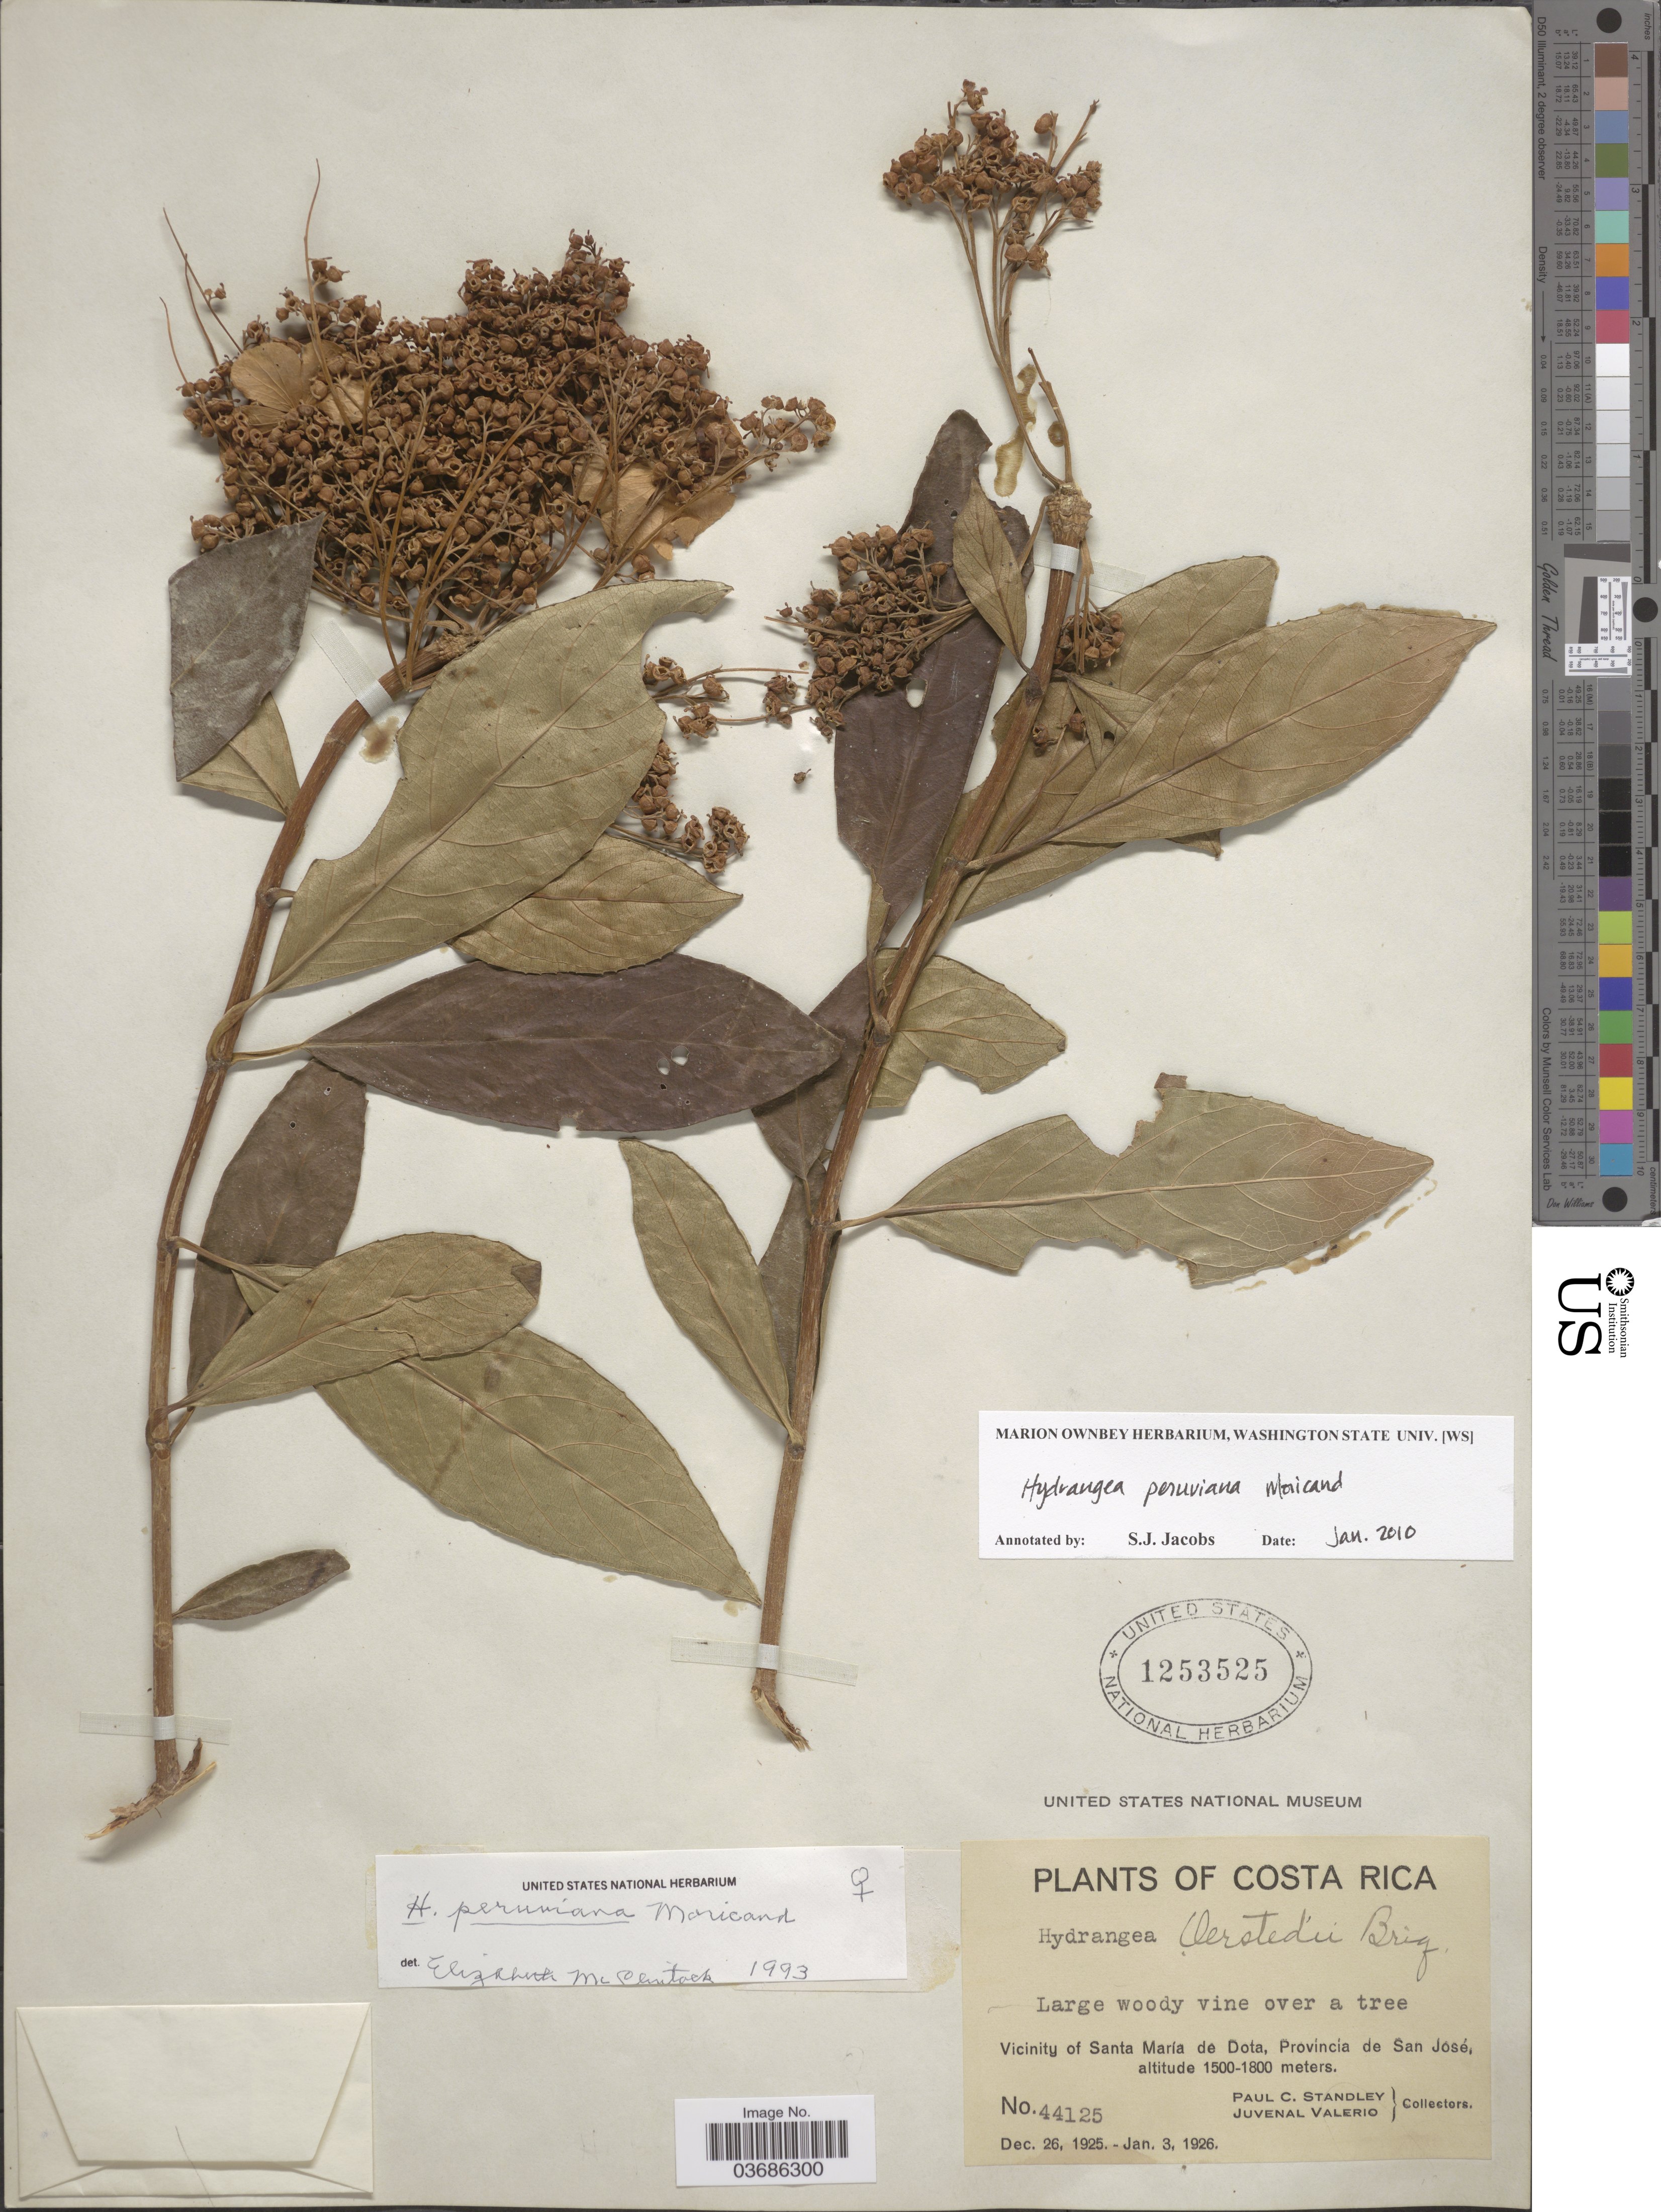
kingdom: Plantae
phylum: Tracheophyta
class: Magnoliopsida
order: Cornales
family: Hydrangeaceae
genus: Hydrangea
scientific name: Hydrangea peruviana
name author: Moric.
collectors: P. C. Standley & J. Valerio R.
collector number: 44125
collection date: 1925-12-26/1926-01-03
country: Costa Rica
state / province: San José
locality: Vicinity of Santa María de Dota.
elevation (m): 1500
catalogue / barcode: US 1253525